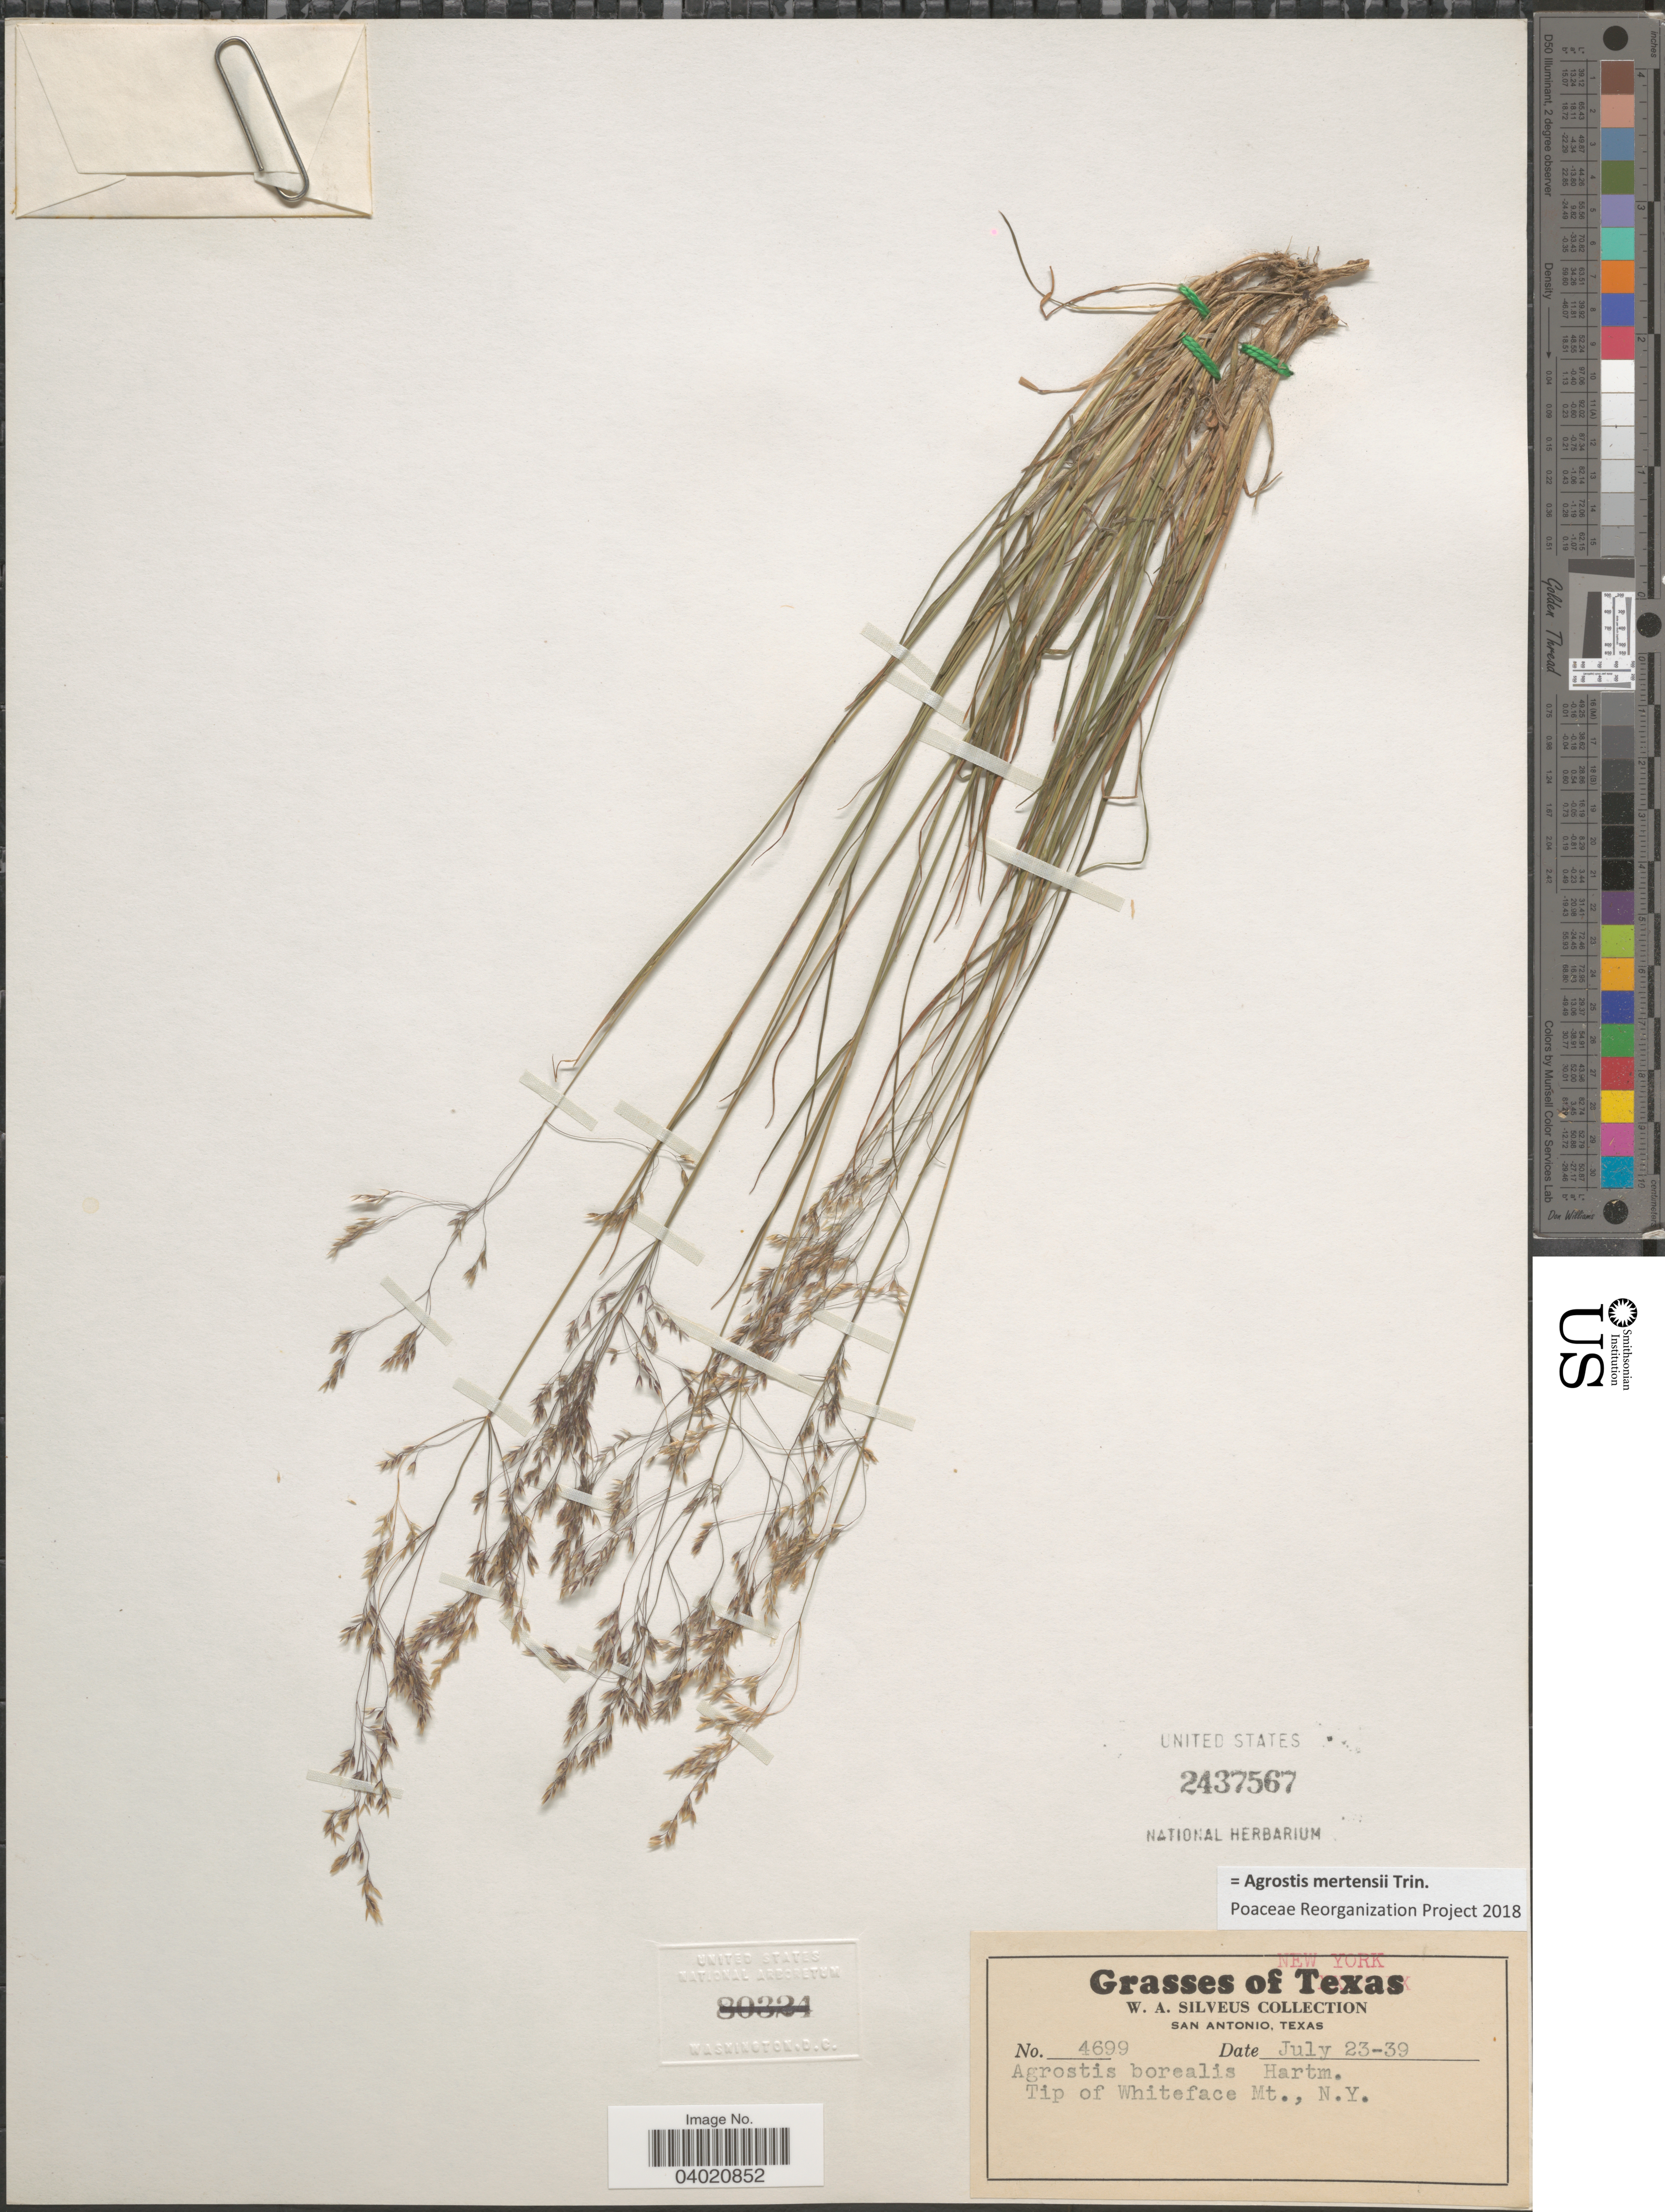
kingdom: Plantae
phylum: Tracheophyta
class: Liliopsida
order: Poales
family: Poaceae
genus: Agrostis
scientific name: Agrostis mertensii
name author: Trin.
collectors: W. Silveus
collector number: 4699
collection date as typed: Transcribed d/m/y: 23/7/39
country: United States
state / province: New York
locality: Tip of Whiteface Mt.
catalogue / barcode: US 2437567